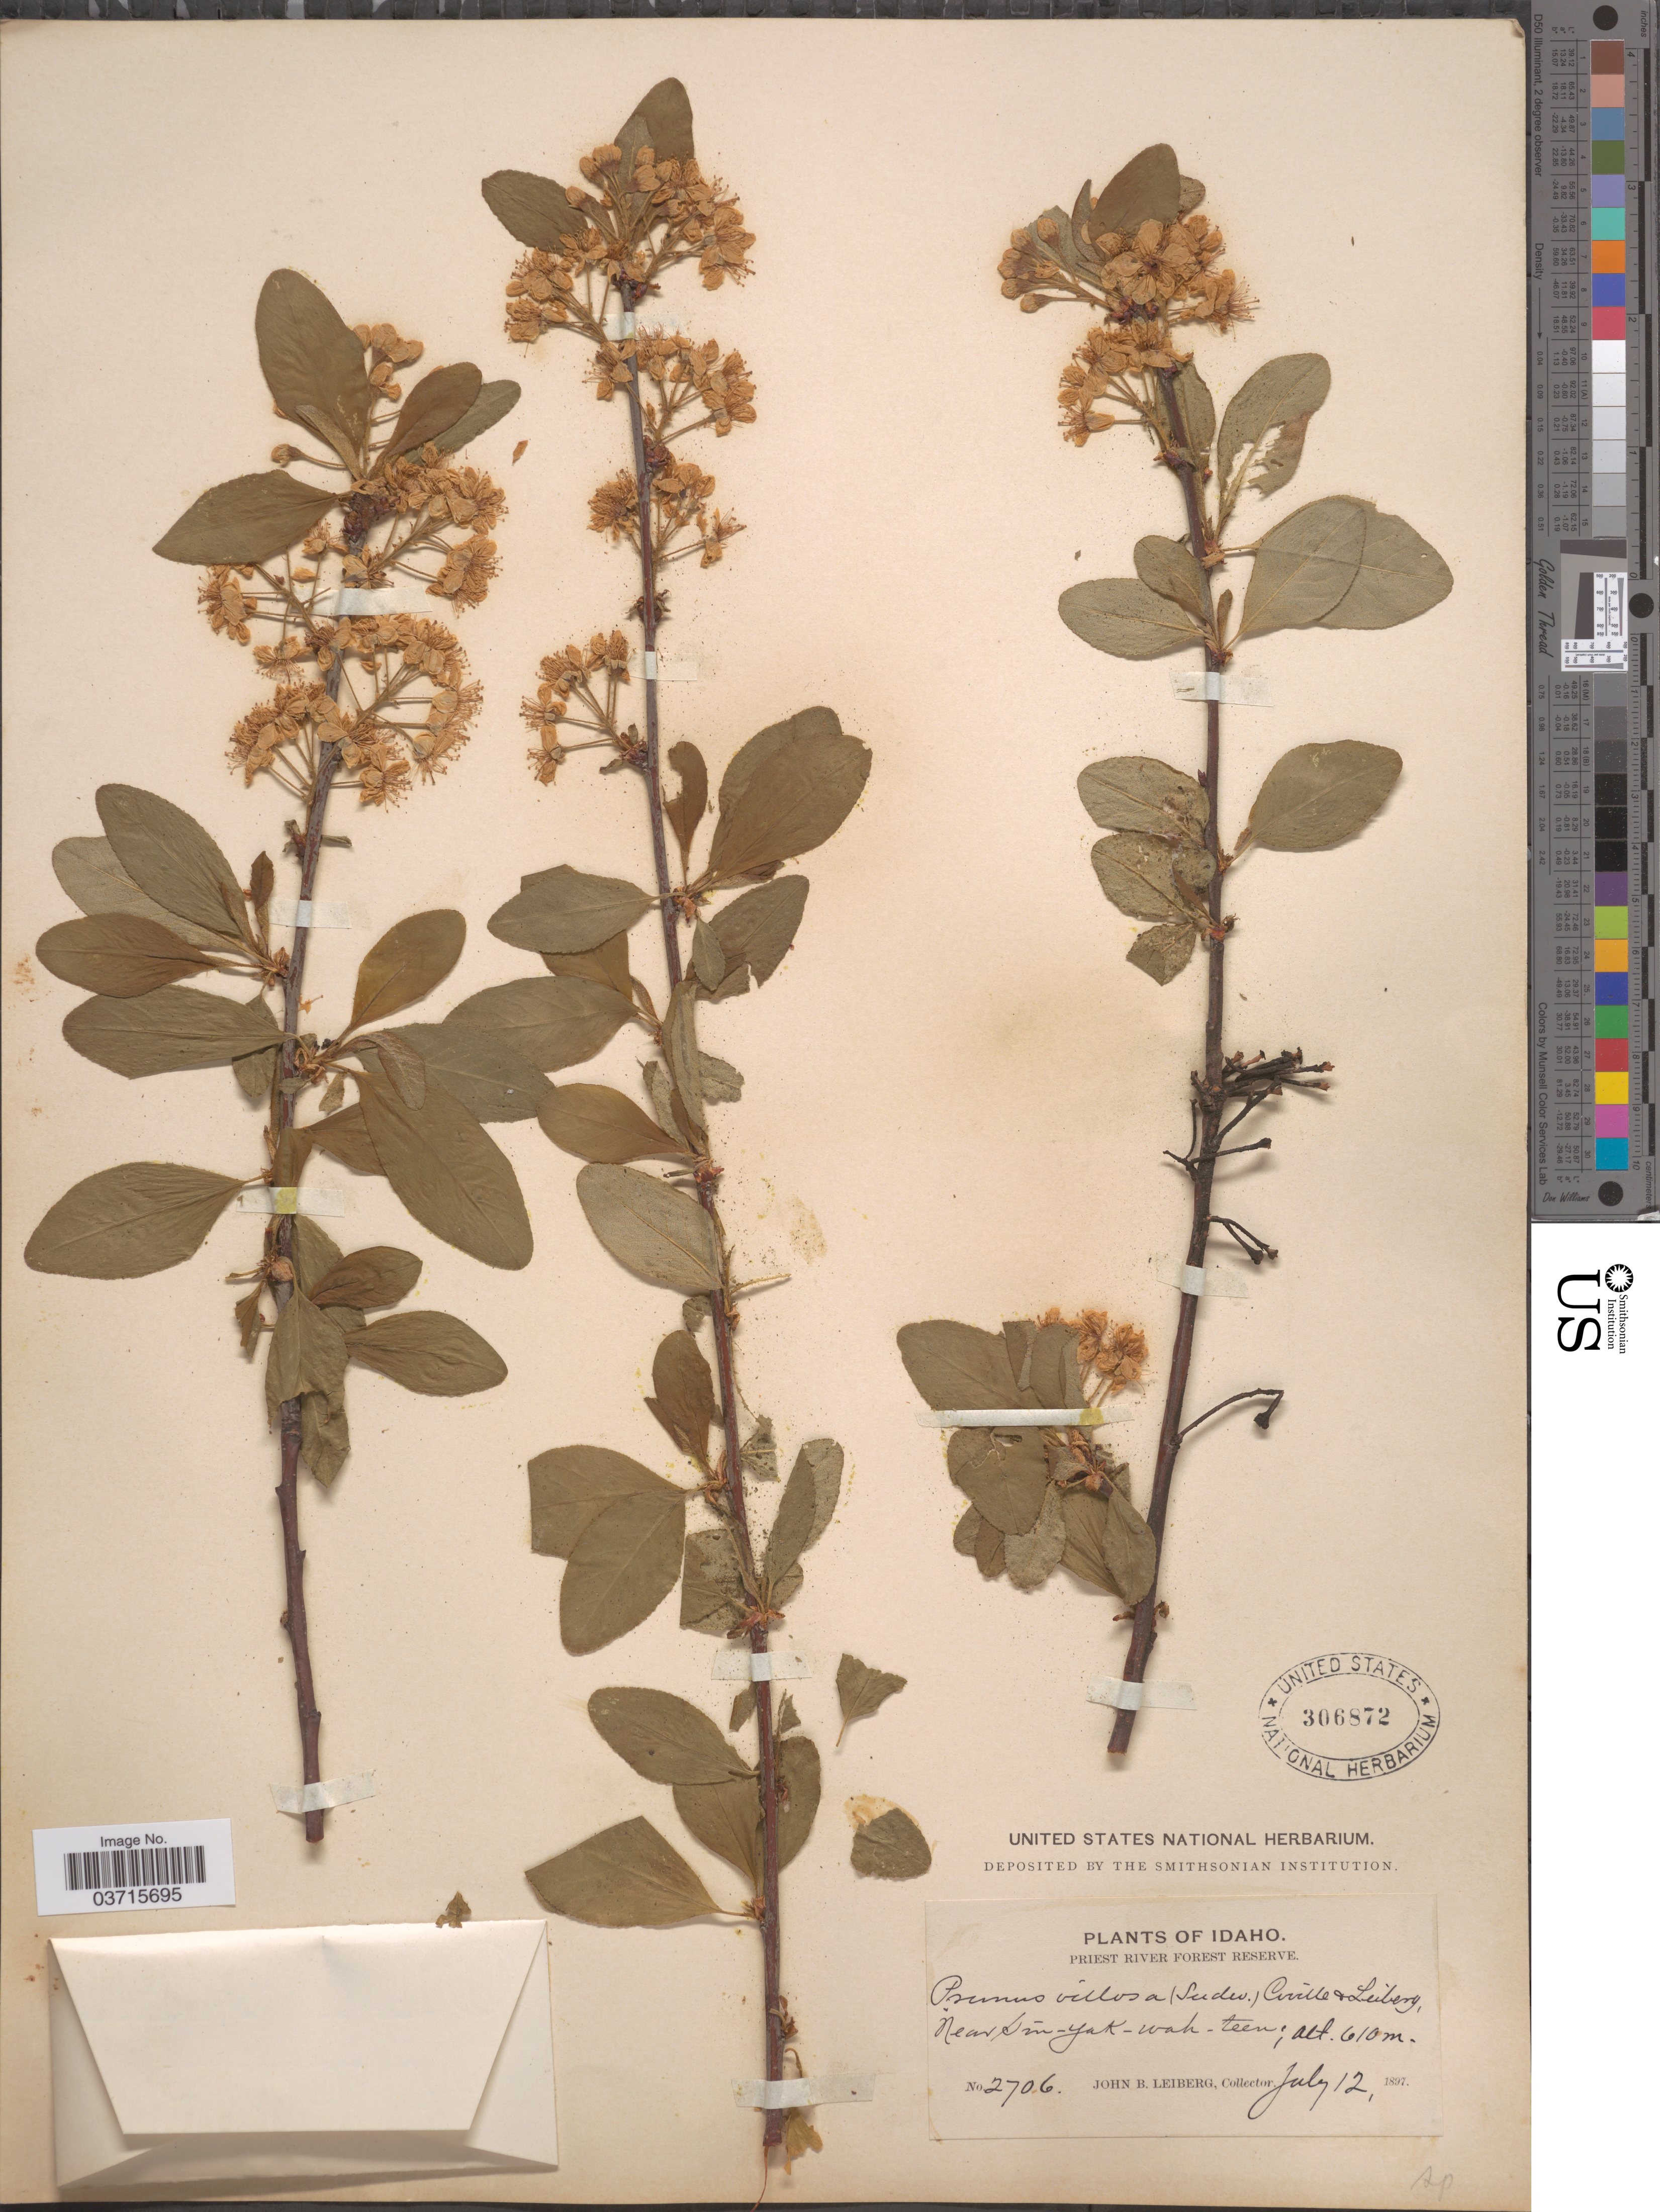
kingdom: Plantae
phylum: Tracheophyta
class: Magnoliopsida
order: Rosales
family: Rosaceae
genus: Prunus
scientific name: Prunus emarginata var. villosa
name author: Sudw.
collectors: J. B. Leiberg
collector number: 2706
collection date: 1897-07-12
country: United States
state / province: Idaho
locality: Priest River Forest Reserve. Near Sin-Yak-Wah-teen.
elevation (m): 610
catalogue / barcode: US 306872